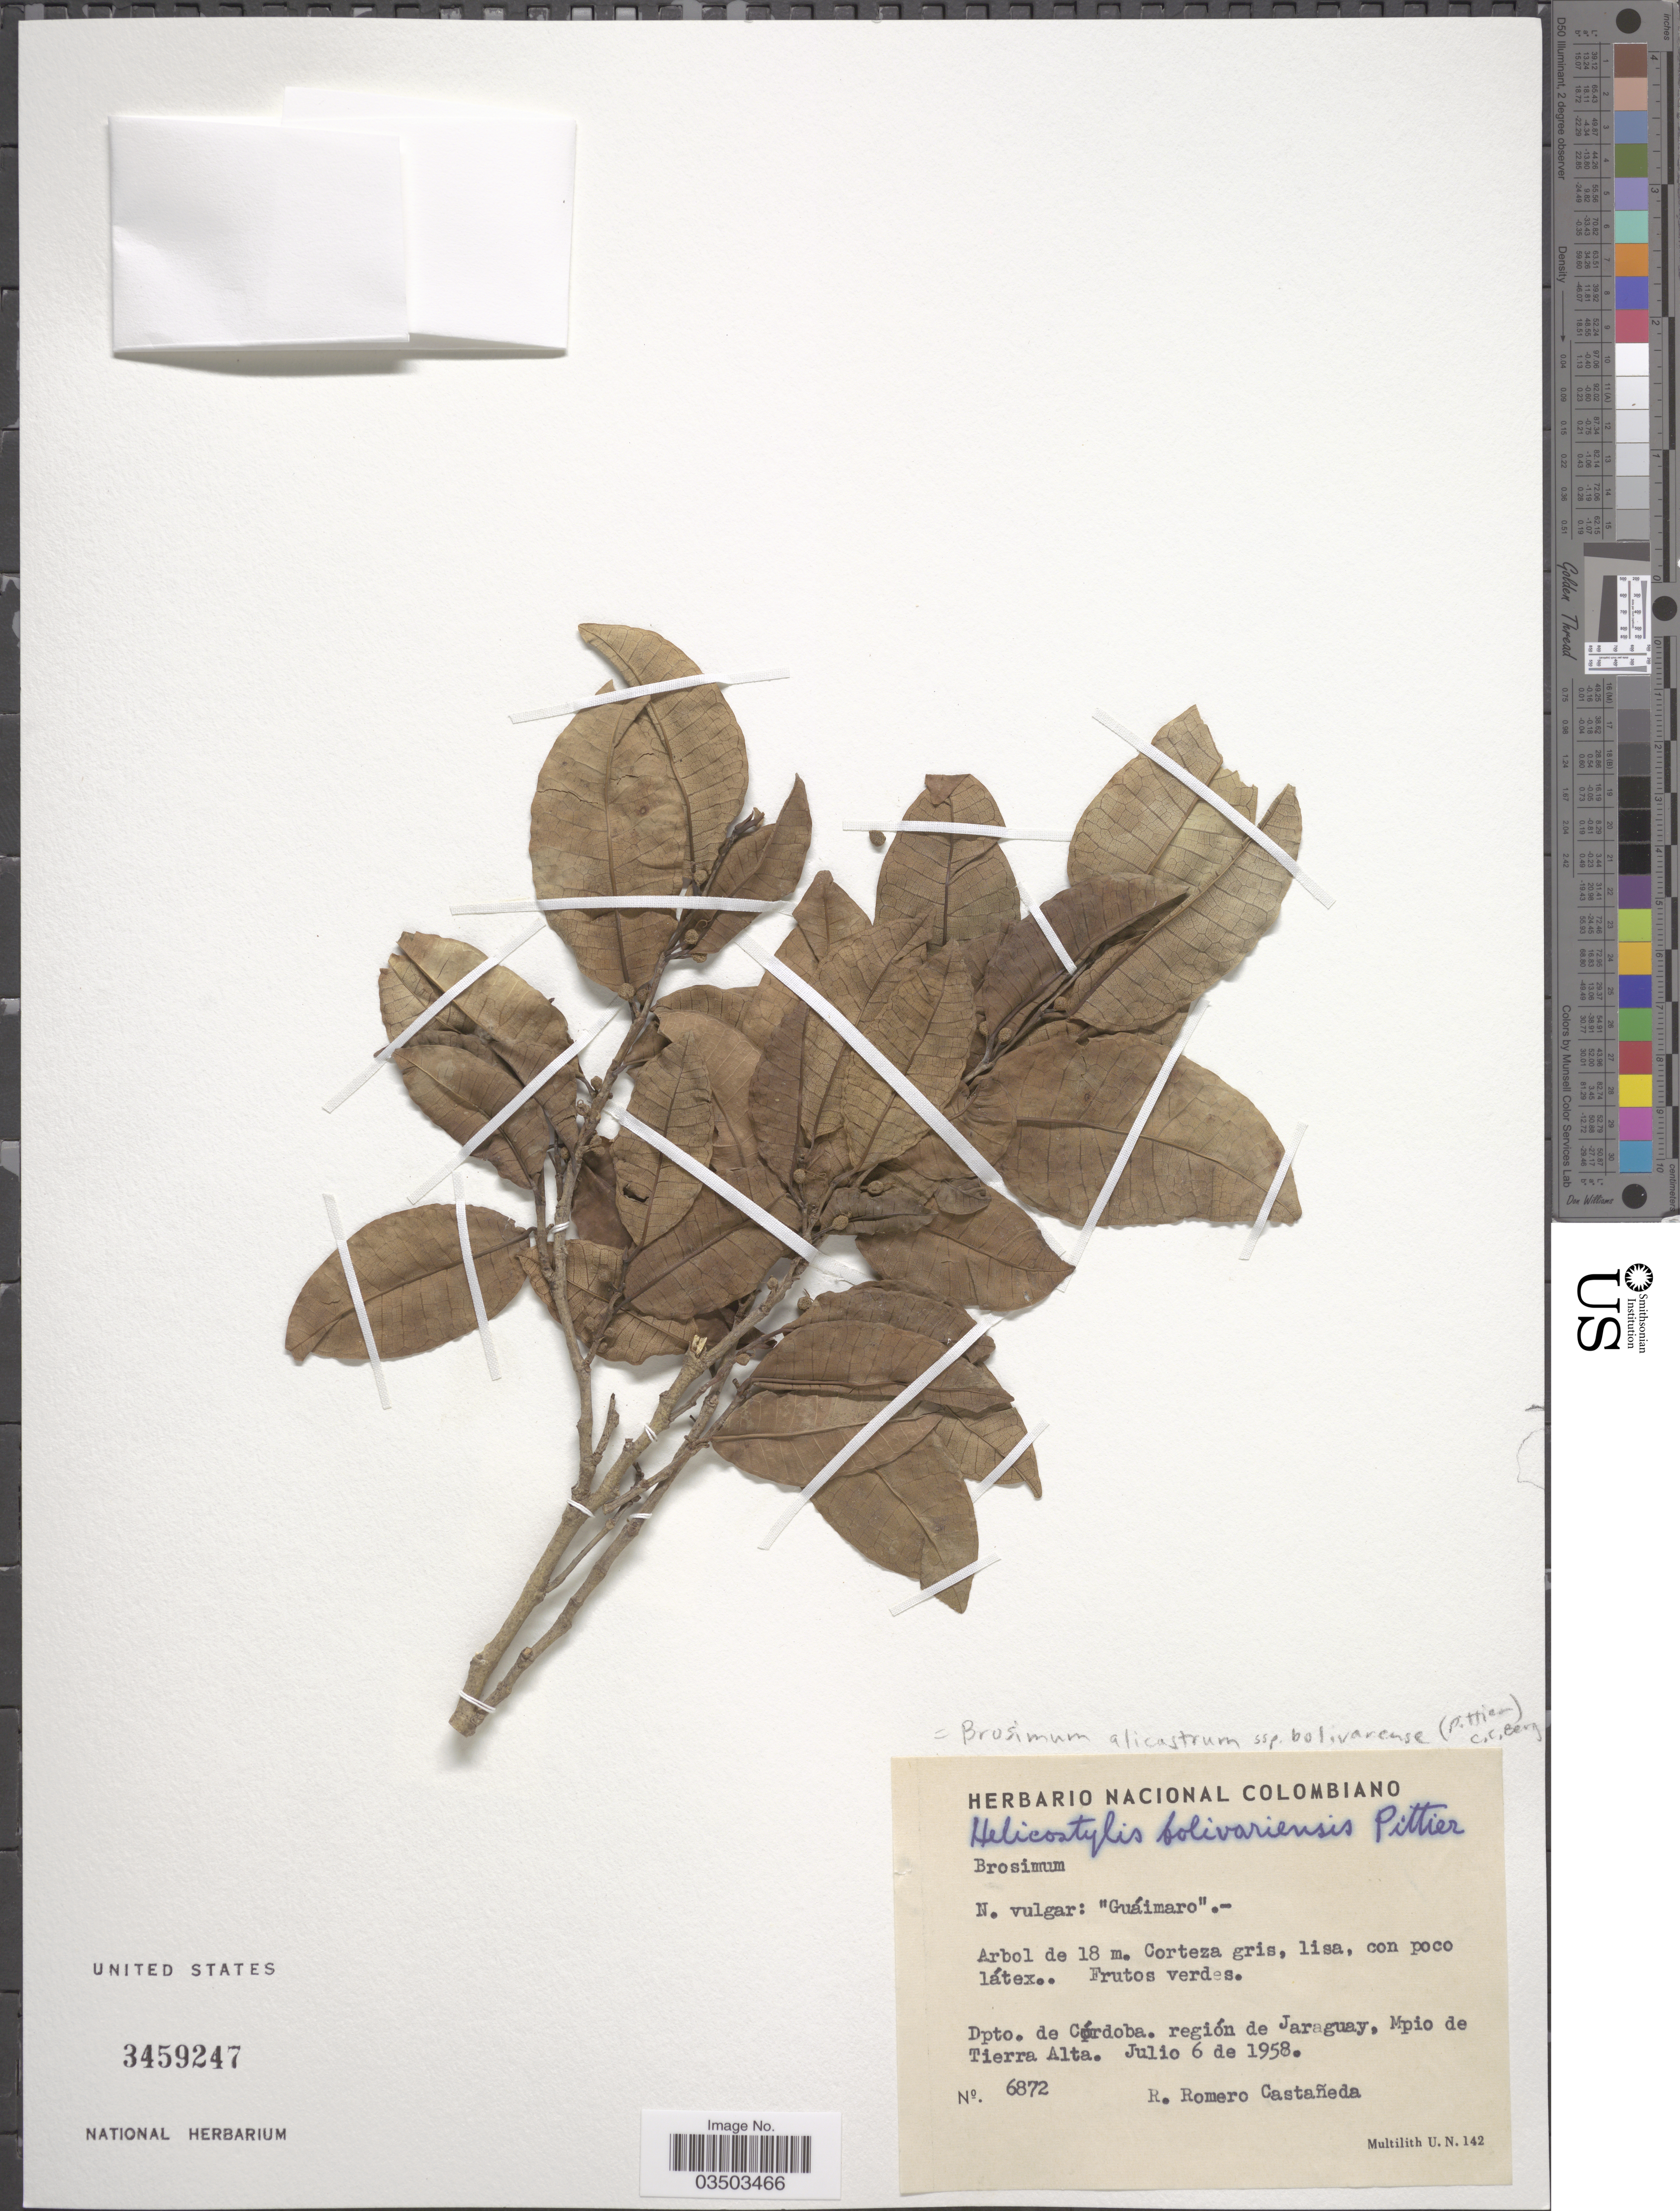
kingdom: Plantae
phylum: Tracheophyta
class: Magnoliopsida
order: Rosales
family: Moraceae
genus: Brosimum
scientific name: Brosimum alicastrum subsp. bolivarense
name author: (Pittier) C.C. Berg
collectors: R. Romero Castañeda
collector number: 6872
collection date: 1958-07-06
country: Colombia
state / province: Córdoba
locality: Dpto. de Córdoba. región de Jaraguay, Mpio de Tierra Alta.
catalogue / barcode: US 3459247